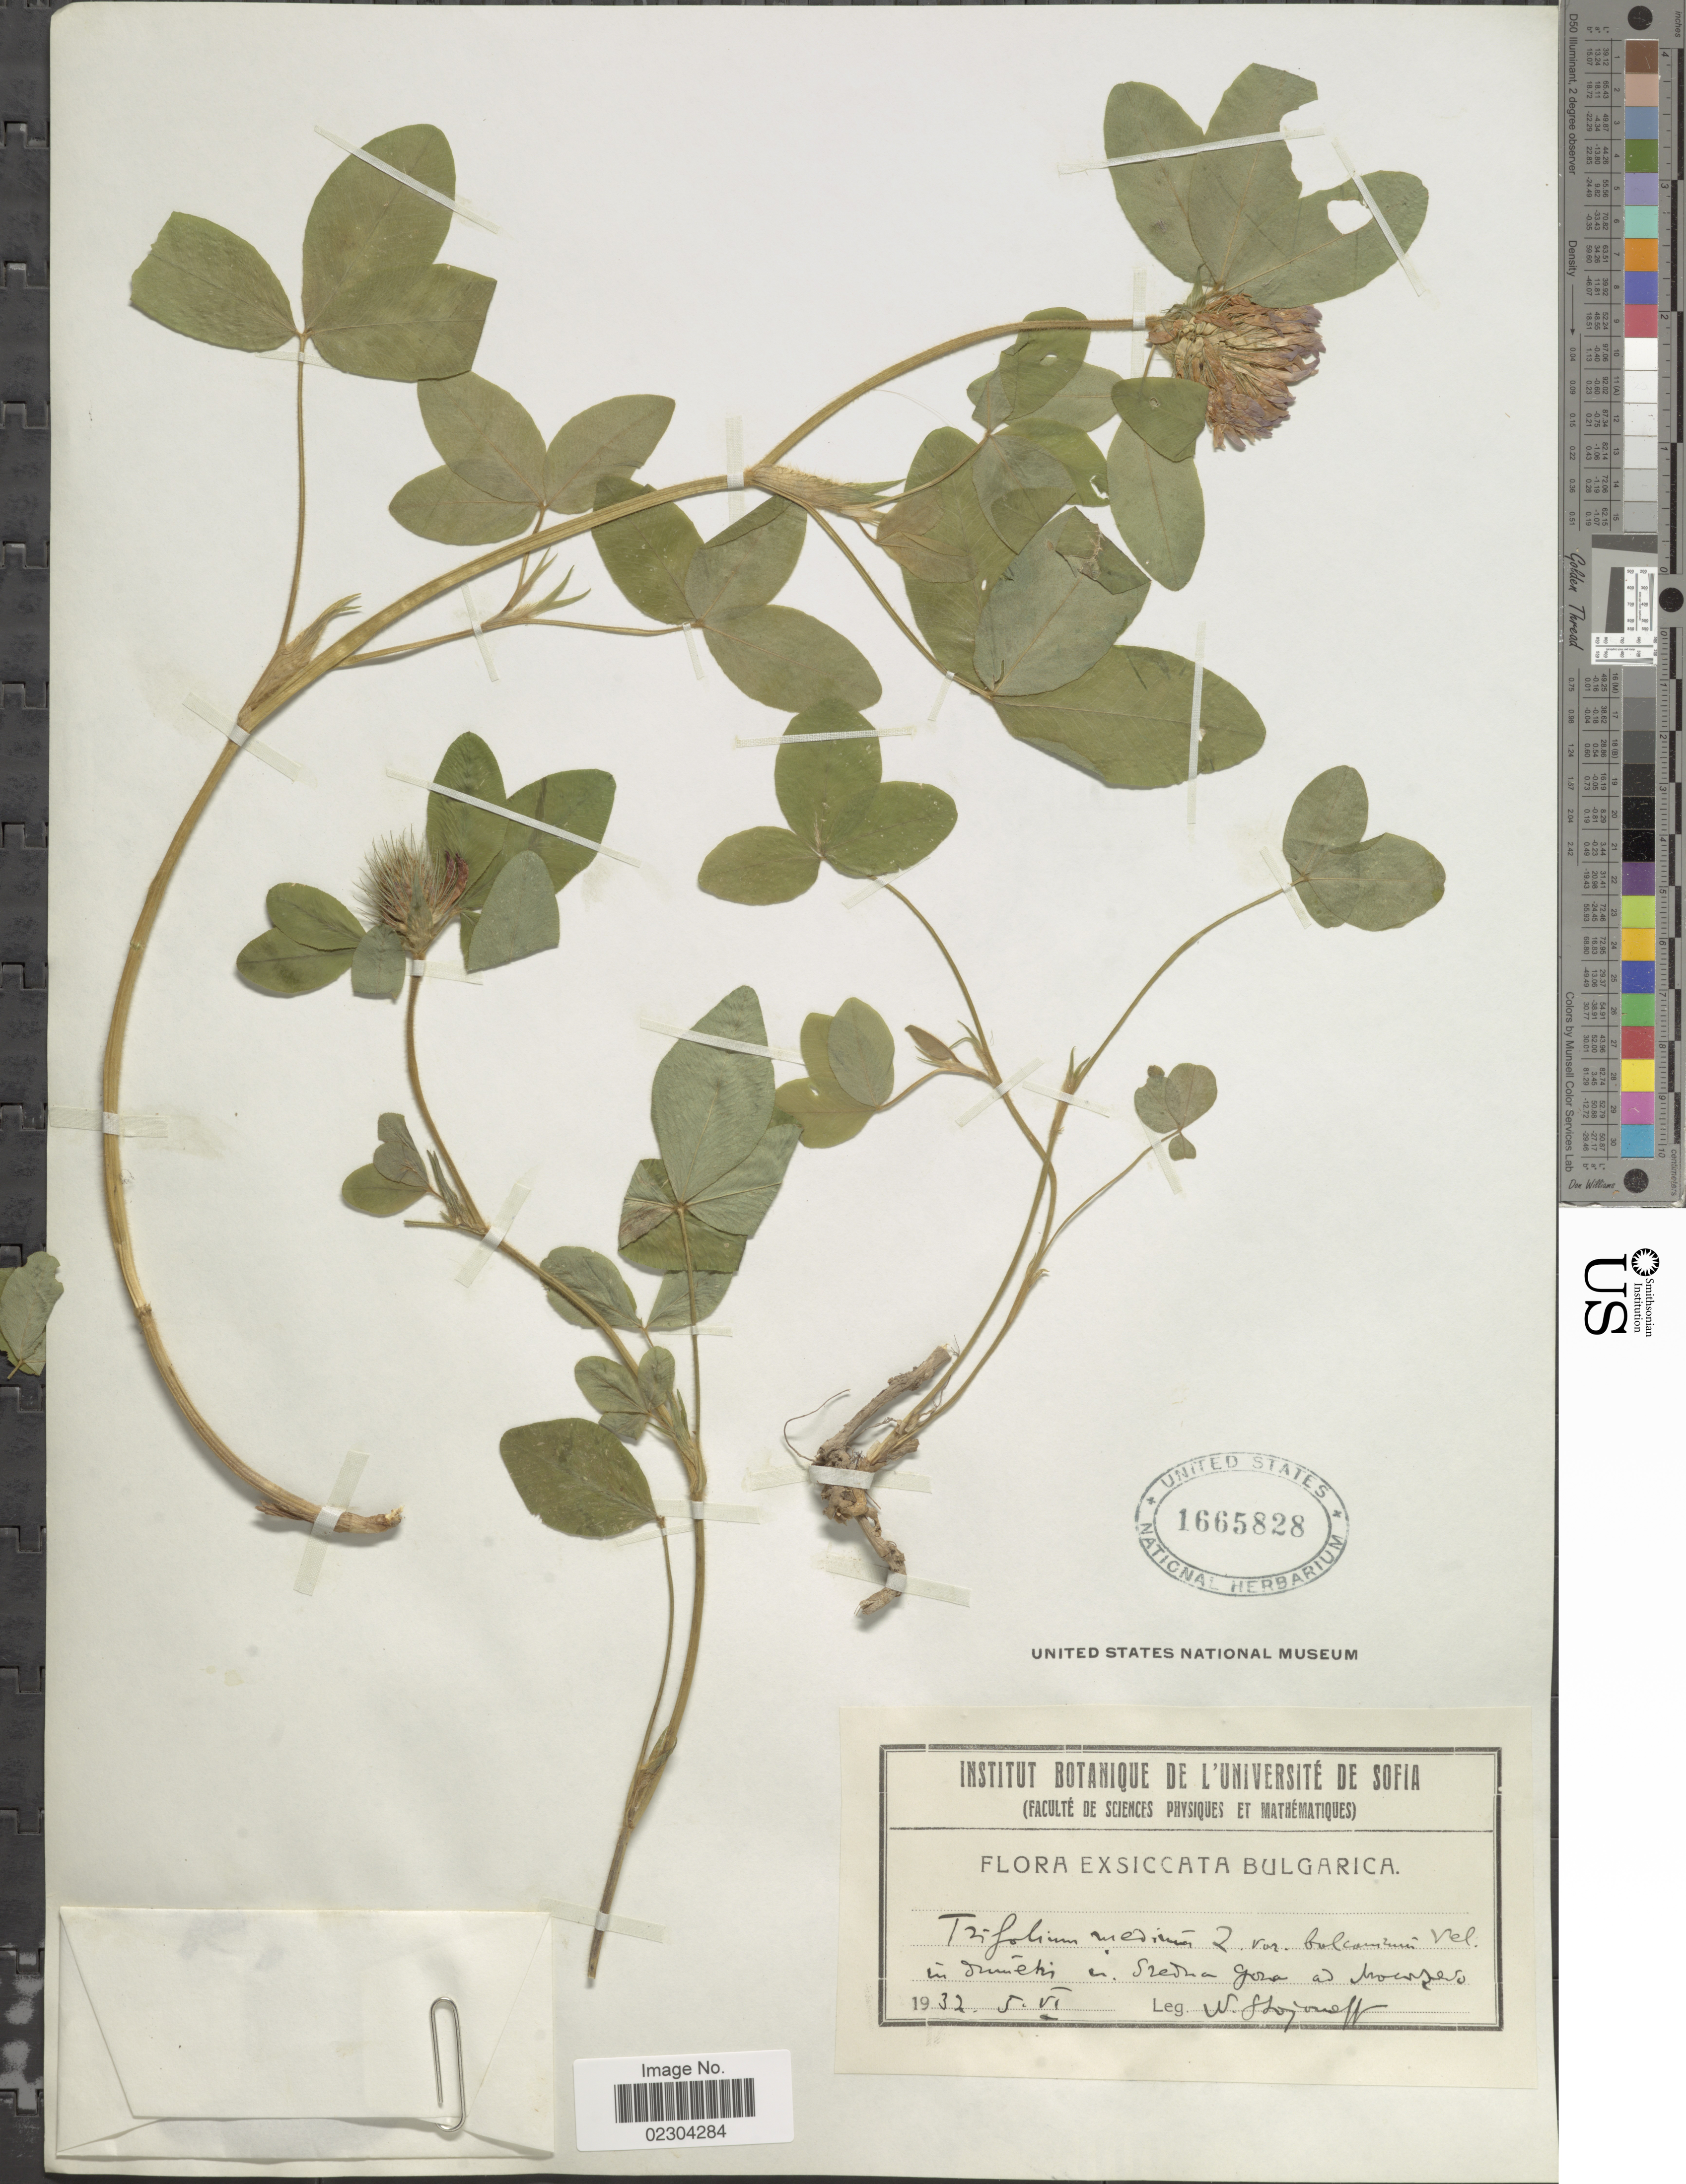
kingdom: Plantae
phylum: Tracheophyta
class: Magnoliopsida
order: Fabales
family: Fabaceae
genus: Trifolium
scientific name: Trifolium medium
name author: L.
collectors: W. Shjonoff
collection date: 1932-06-05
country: Bulgaria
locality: Bulgarica, in Sredra gora ad Moenseso [interpreted]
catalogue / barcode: US 1665828